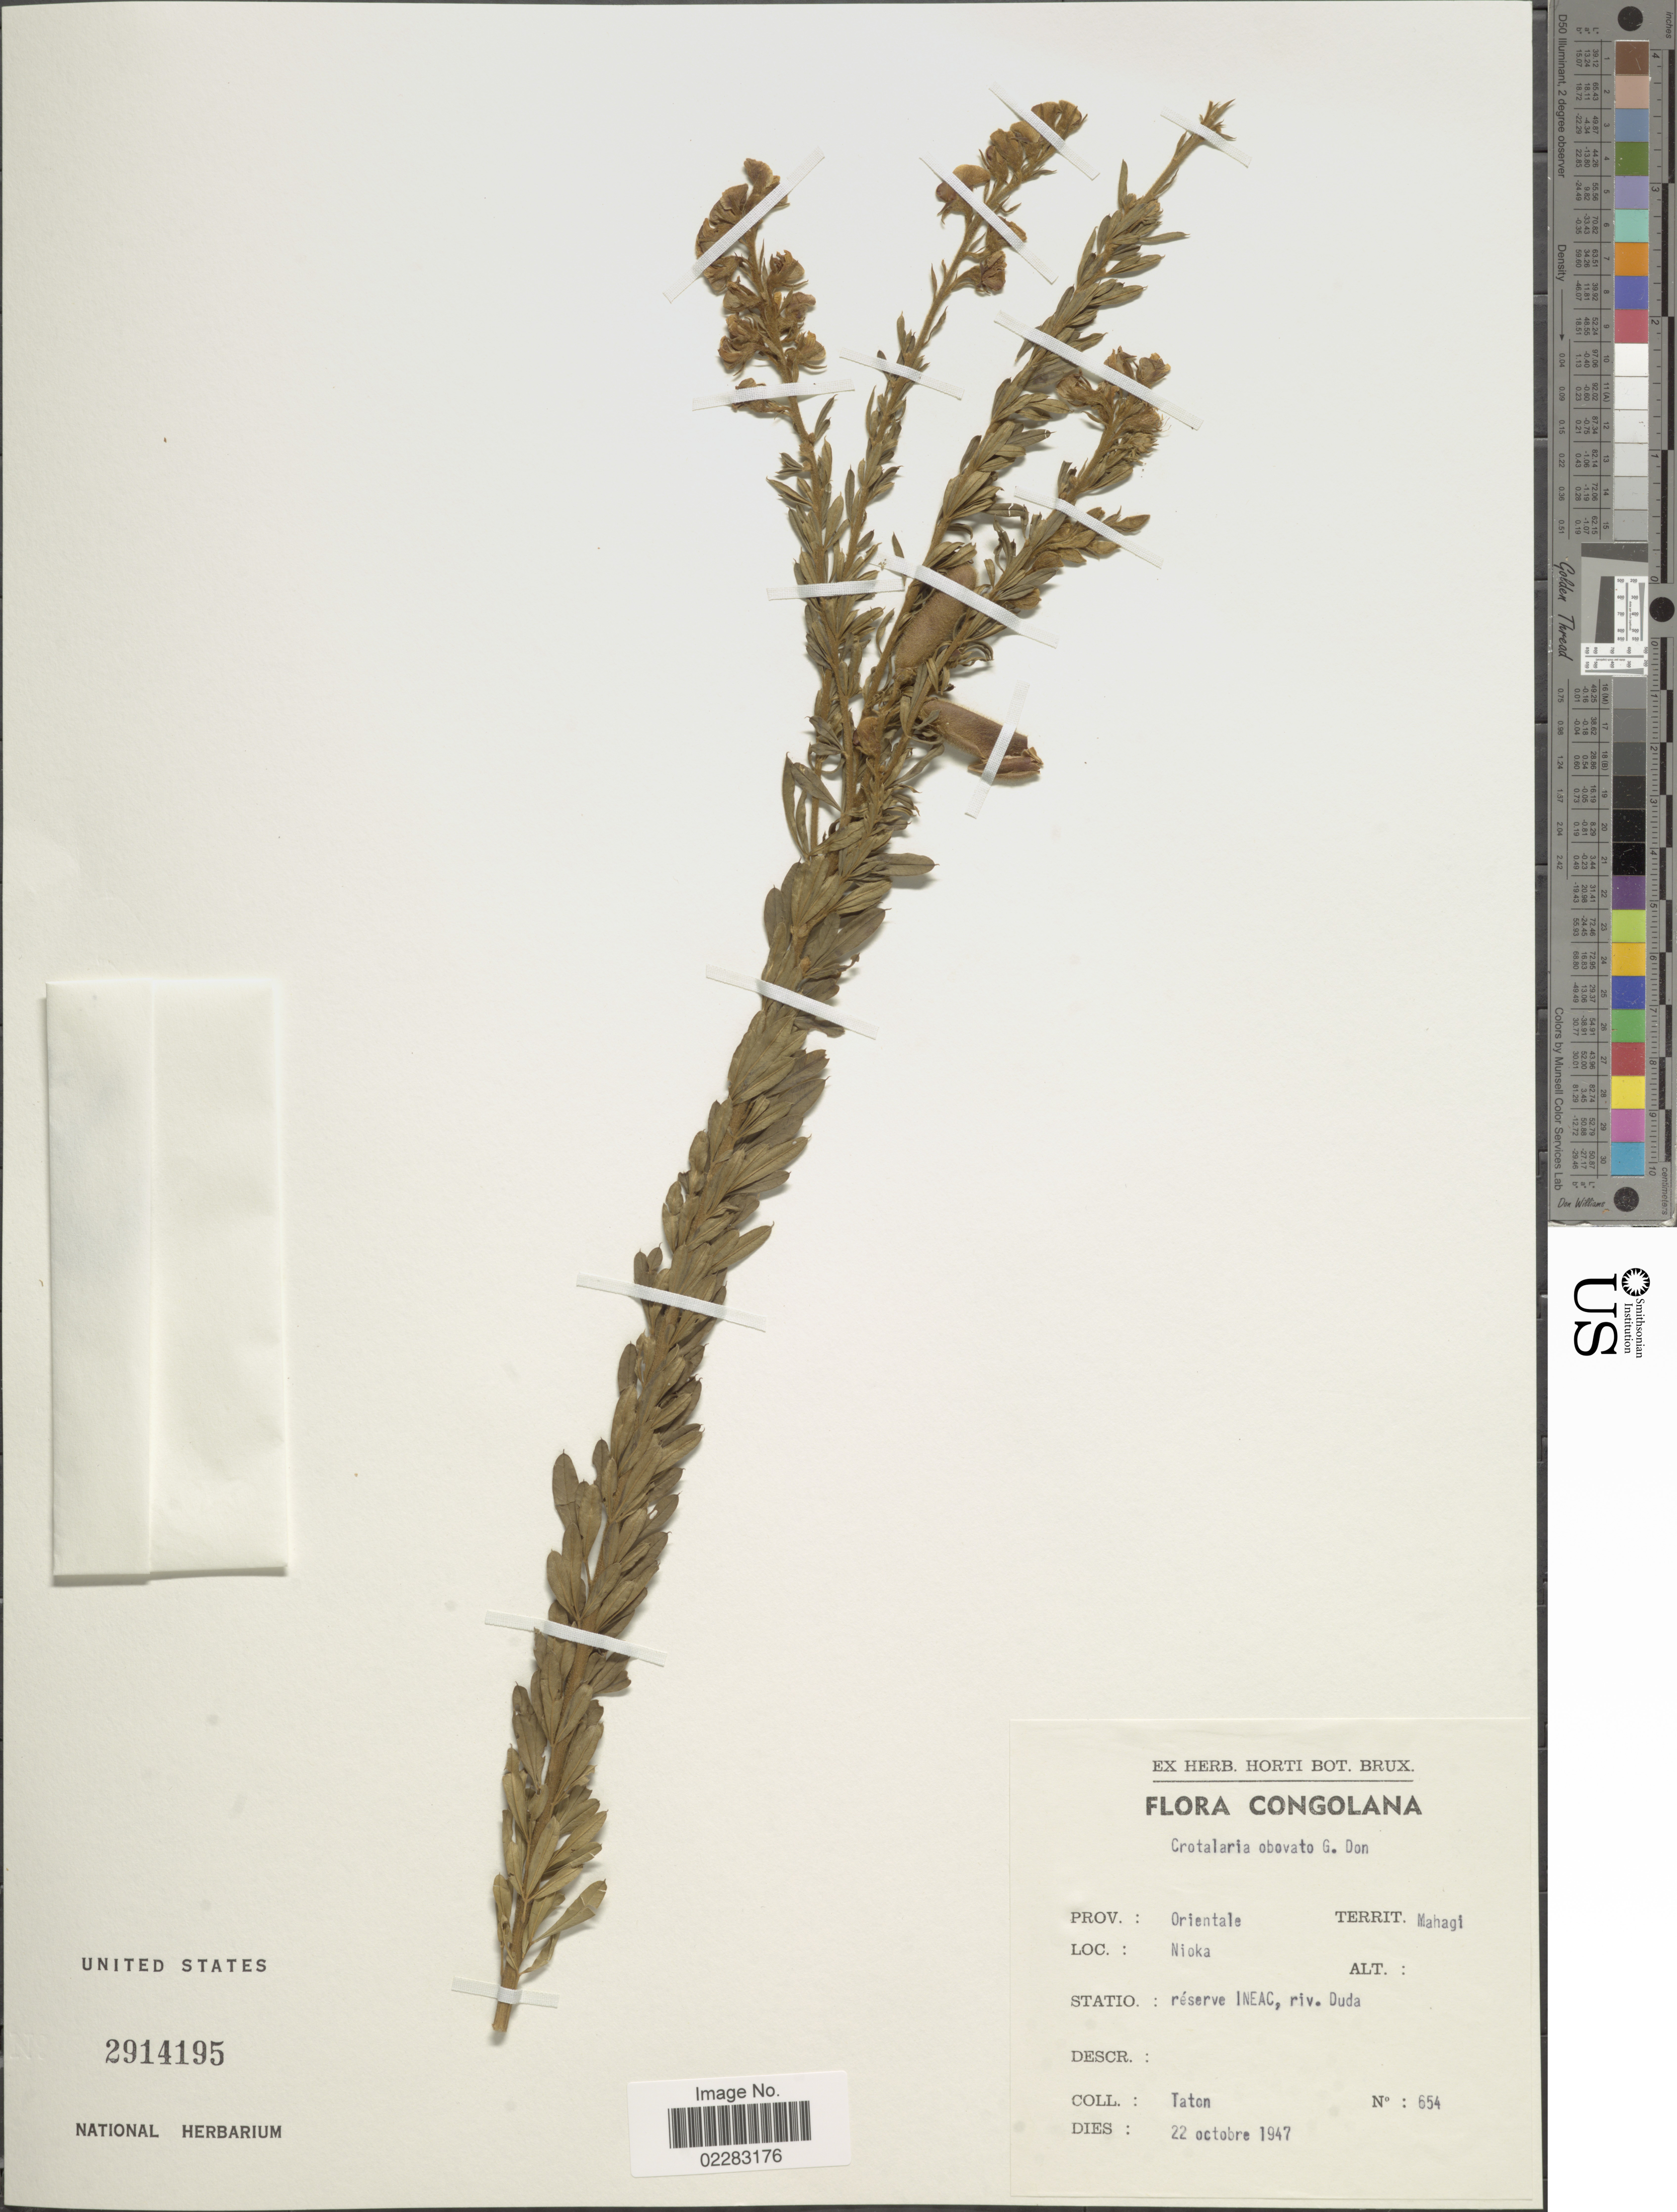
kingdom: Plantae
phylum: Tracheophyta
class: Magnoliopsida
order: Fabales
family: Fabaceae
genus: Crotalaria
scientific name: Crotalaria obovata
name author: G. Don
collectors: A. Taton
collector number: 654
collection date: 1947-10-22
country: Congo, Democratic Republic of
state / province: Ituri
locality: Territ. Mahagi, Nioka, reserve INEAC, riv. Duda.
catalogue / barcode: US 2914195